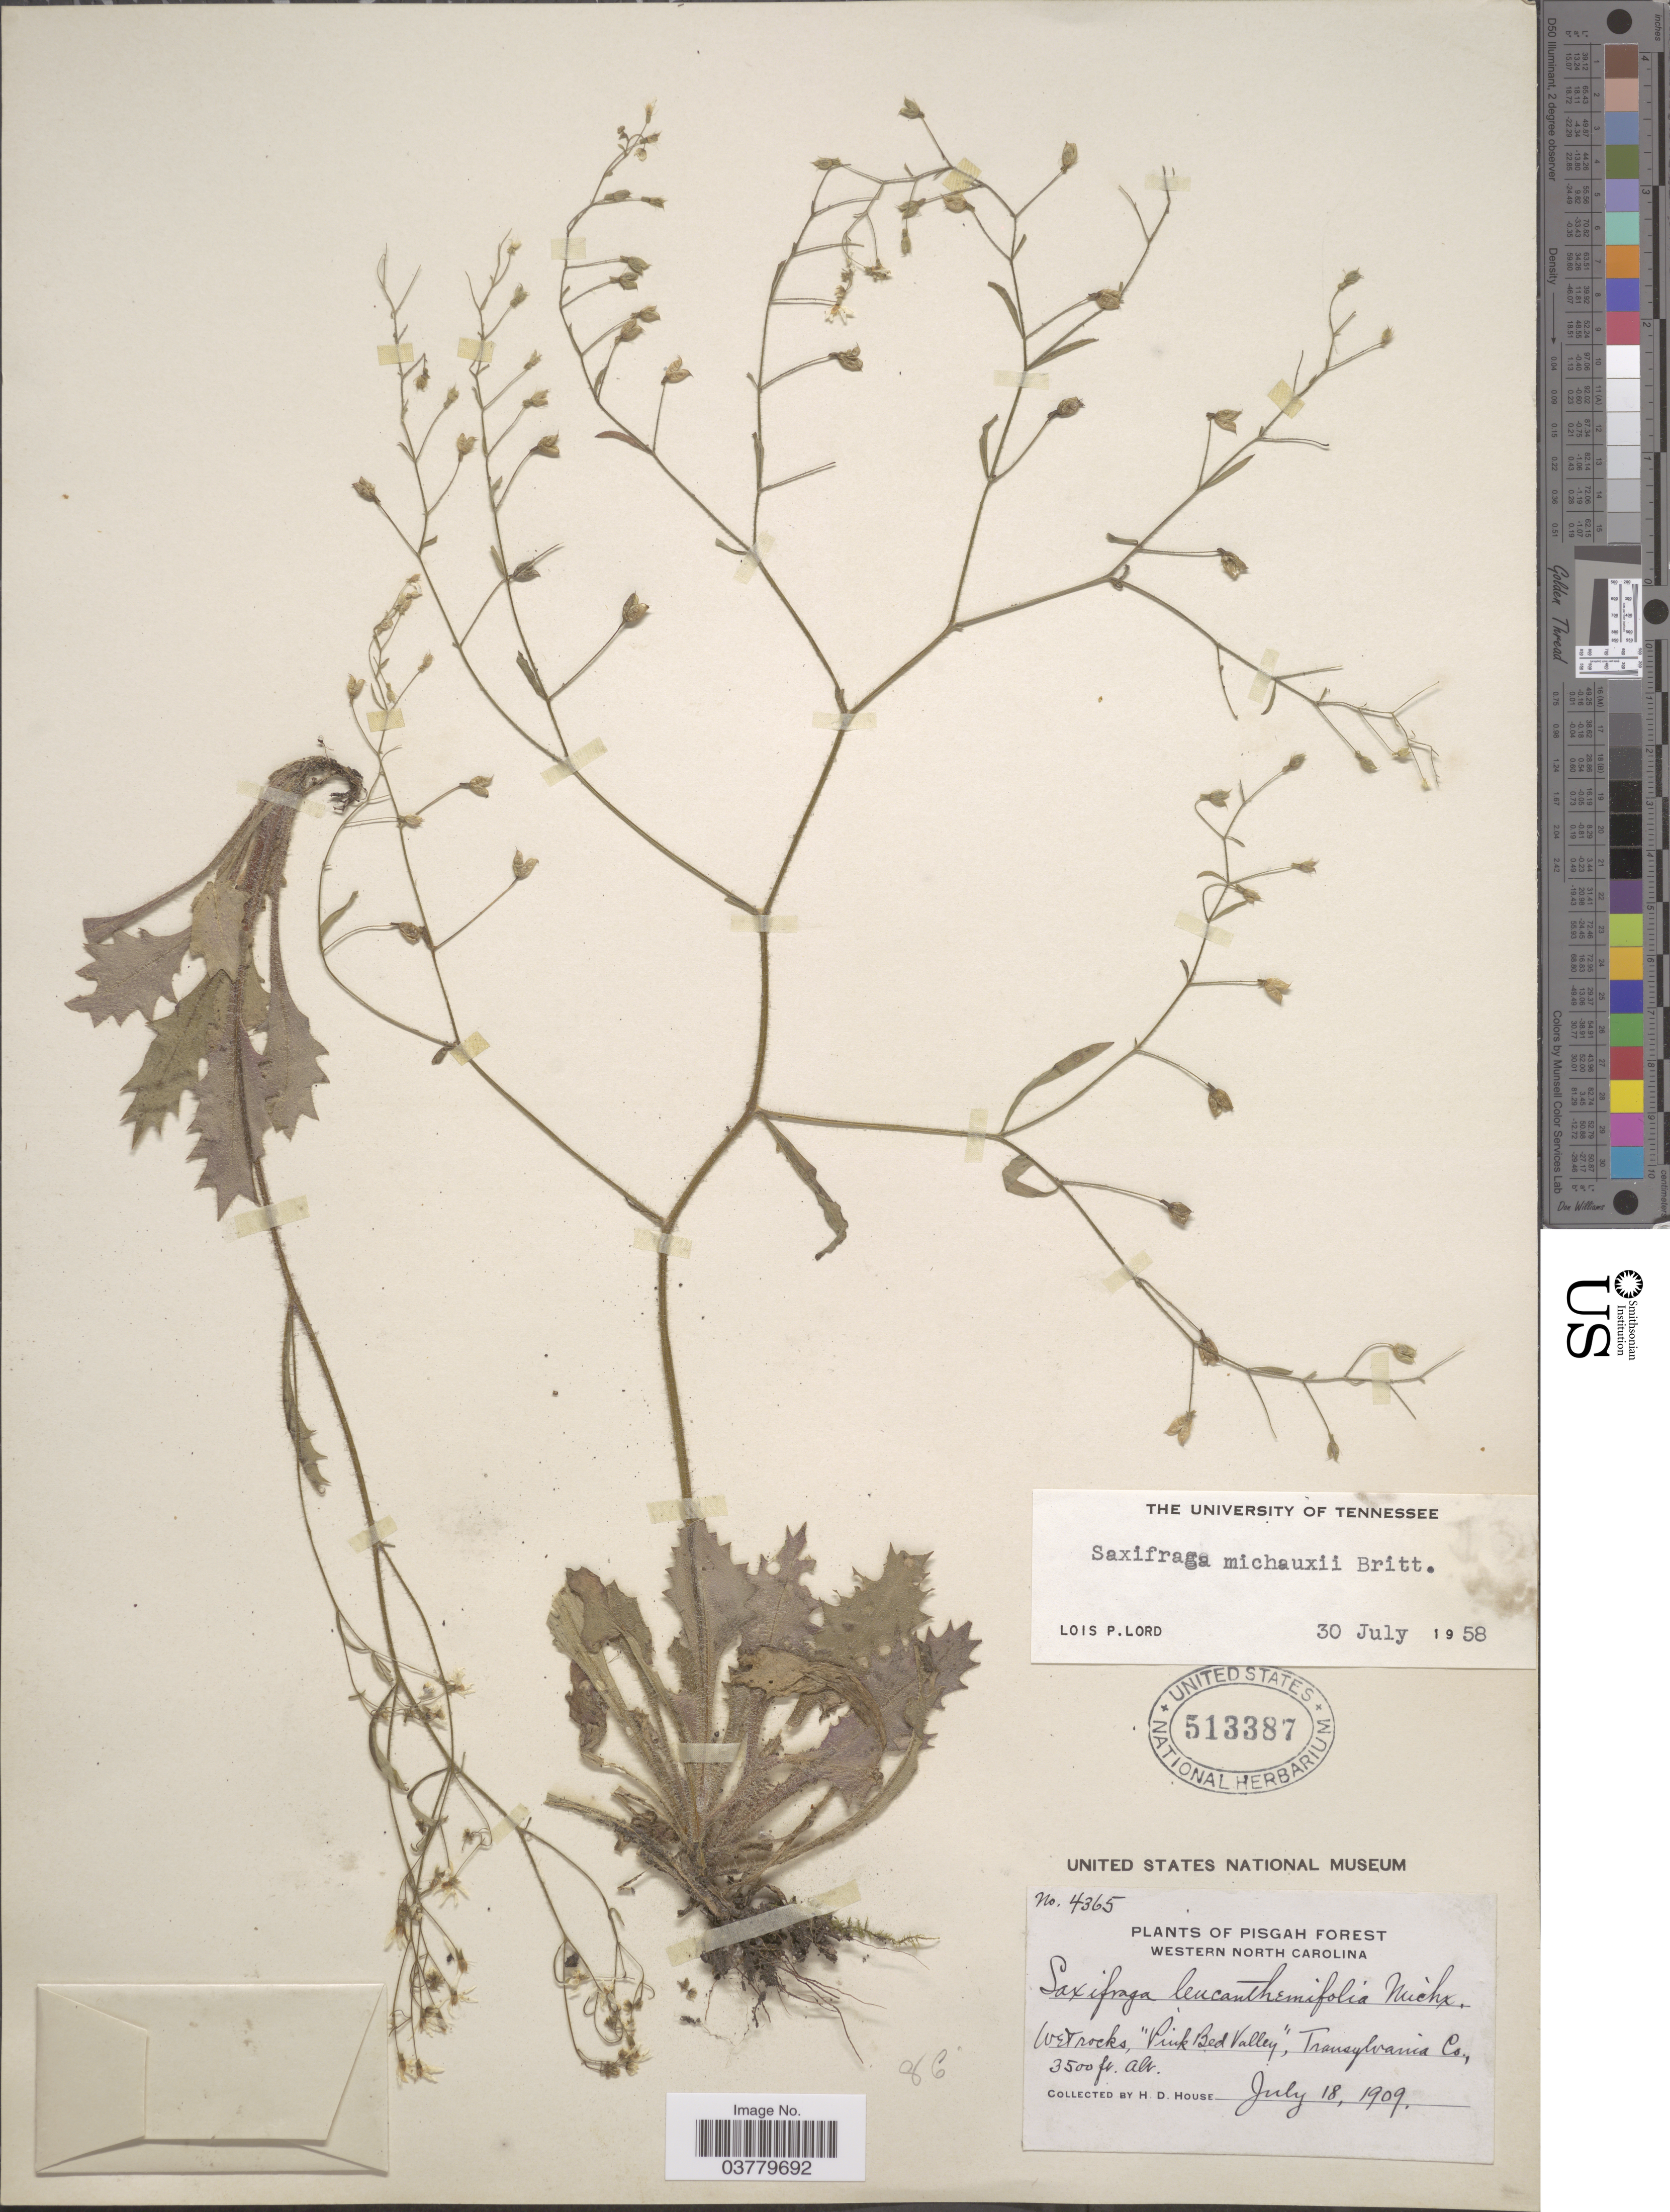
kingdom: Plantae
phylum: Tracheophyta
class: Magnoliopsida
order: Saxifragales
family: Saxifragaceae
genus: Micranthes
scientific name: Micranthes petiolaris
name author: (Raf.) Bush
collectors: H. D. House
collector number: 4365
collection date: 1909-07-18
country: United States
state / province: North Carolina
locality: Pisgah Forest. Western North Carolina. 'Pink Bed Valley', Transylvania Co.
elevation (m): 1067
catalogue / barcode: US 513387